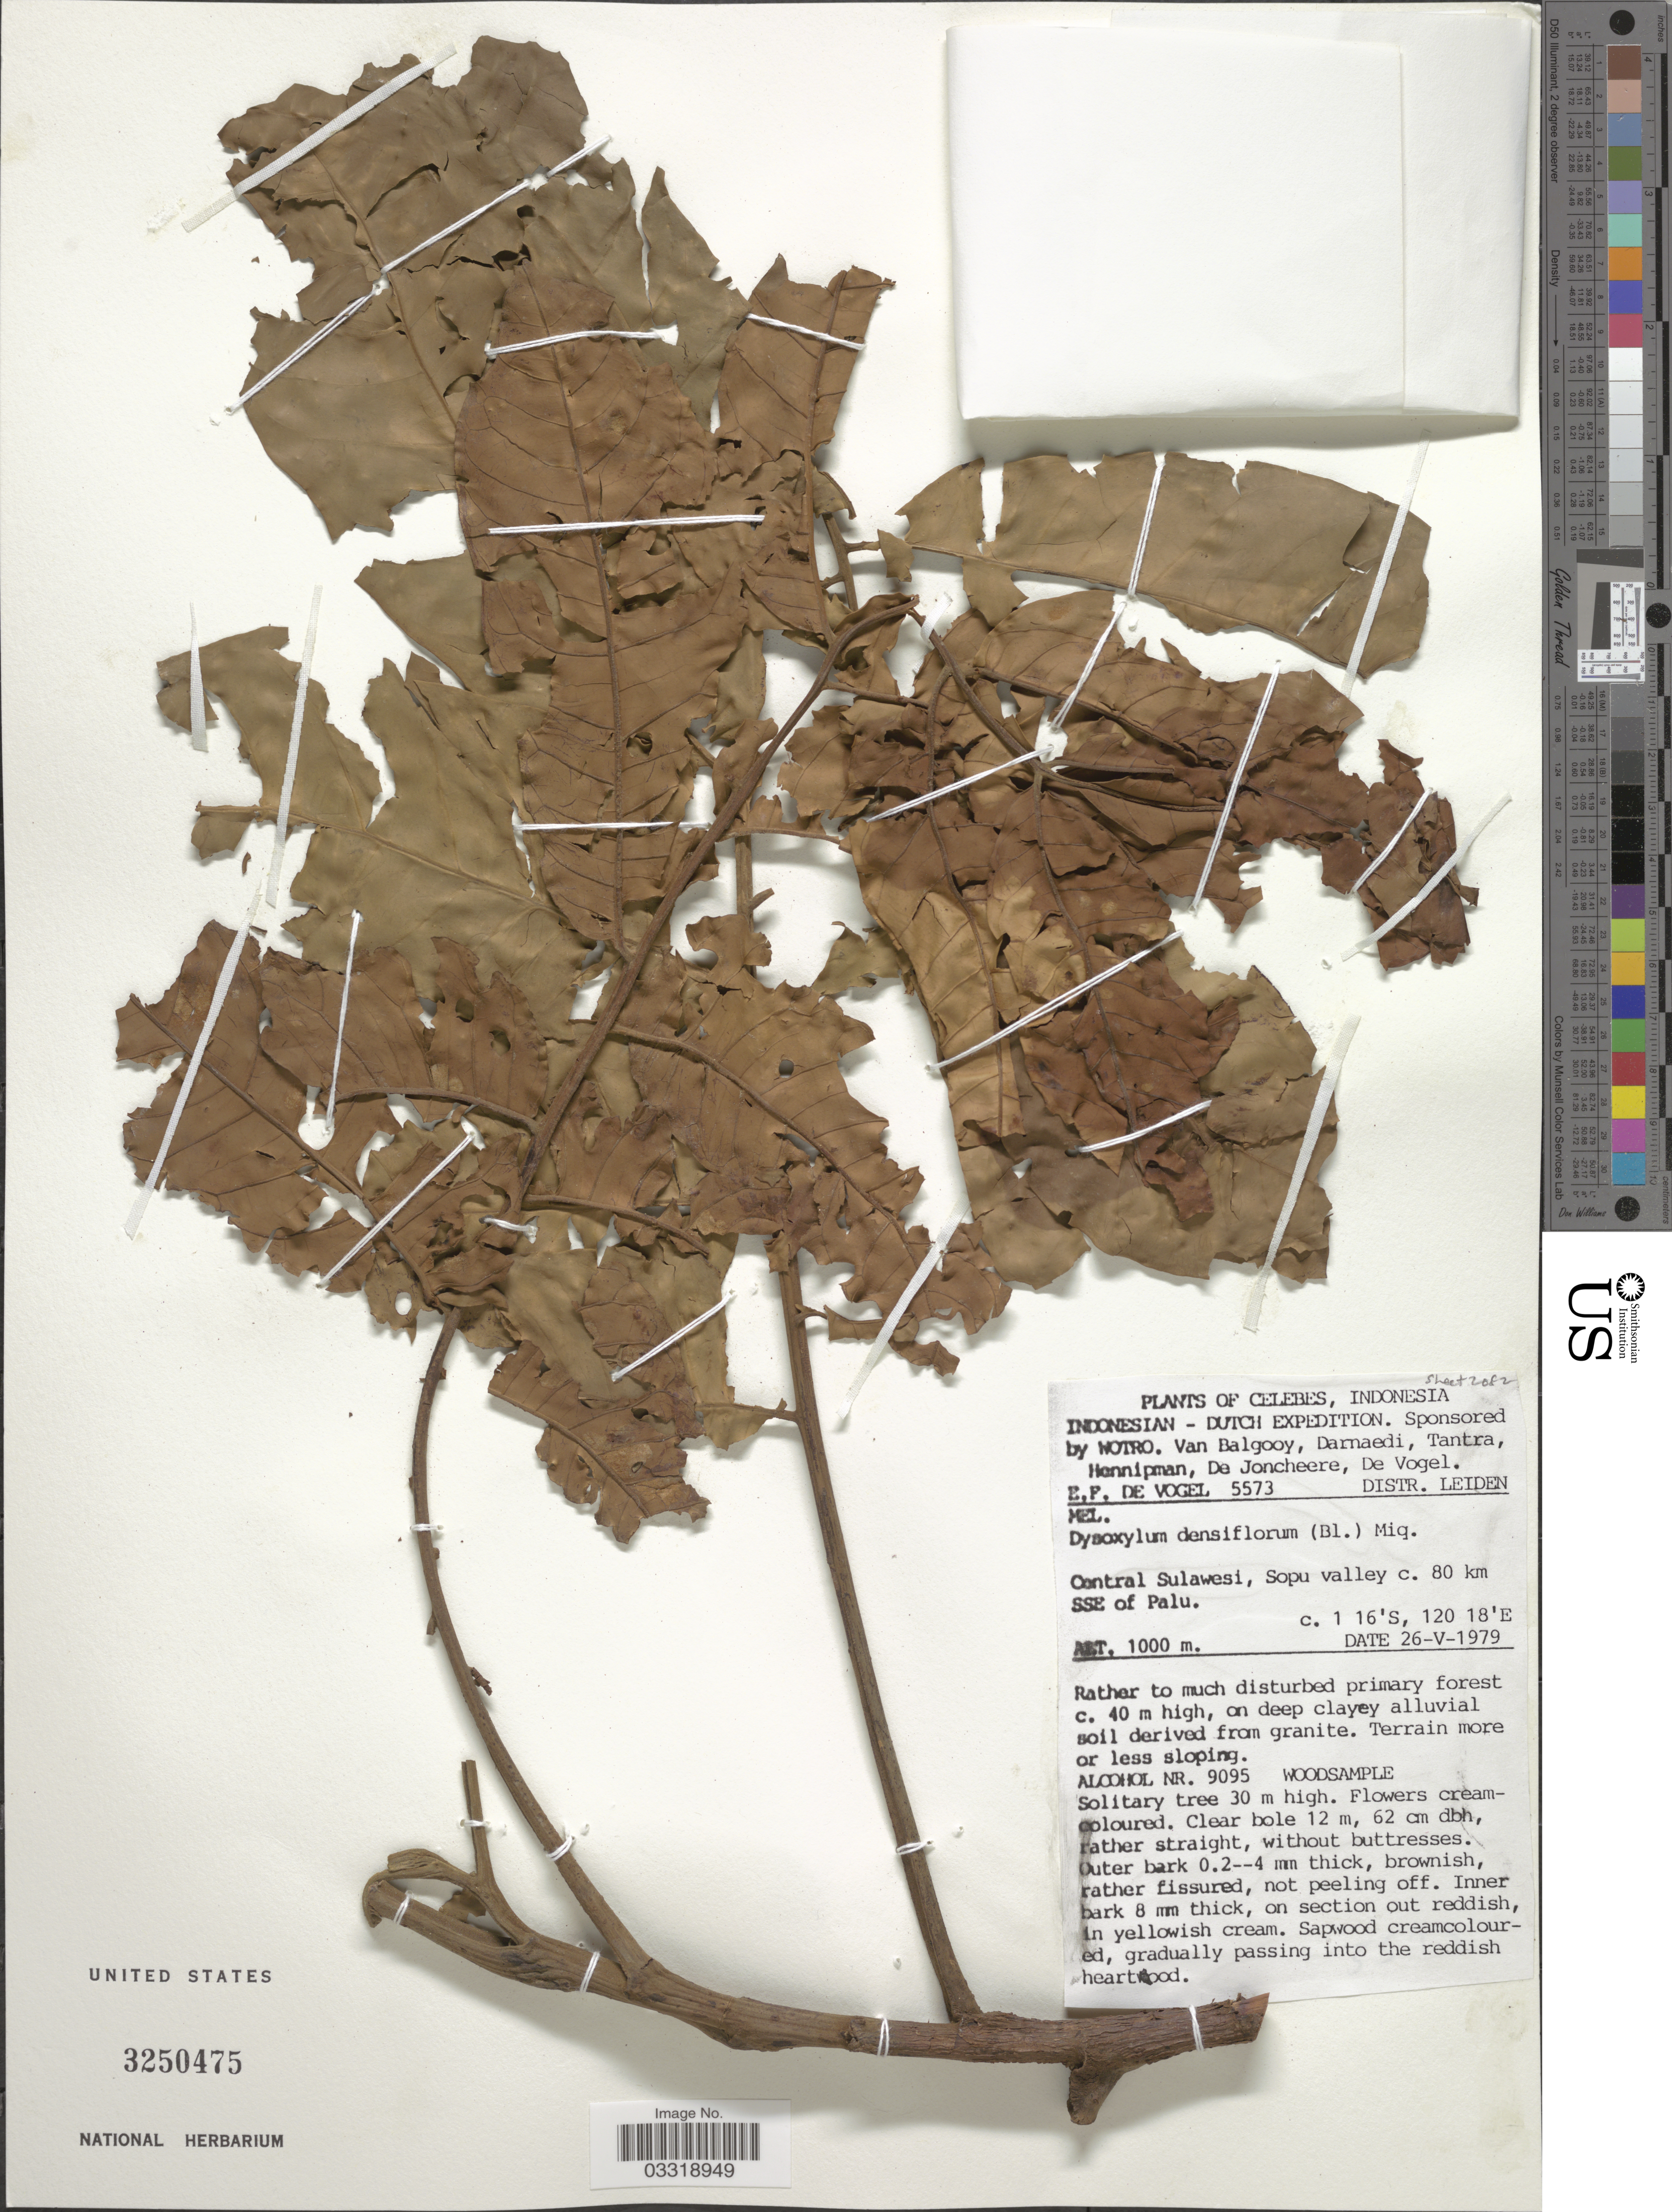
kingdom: Plantae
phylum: Tracheophyta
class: Magnoliopsida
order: Sapindales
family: Meliaceae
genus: Epicharis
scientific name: Epicharis densiflora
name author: Blume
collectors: E. F. de Vogel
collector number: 5573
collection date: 1979-05-26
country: Indonesia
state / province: Sulawesi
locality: Celebes. Central Sulawesi, Sopu valley c. 80 km SSE of Palu.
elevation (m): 1000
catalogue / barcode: US 3250475